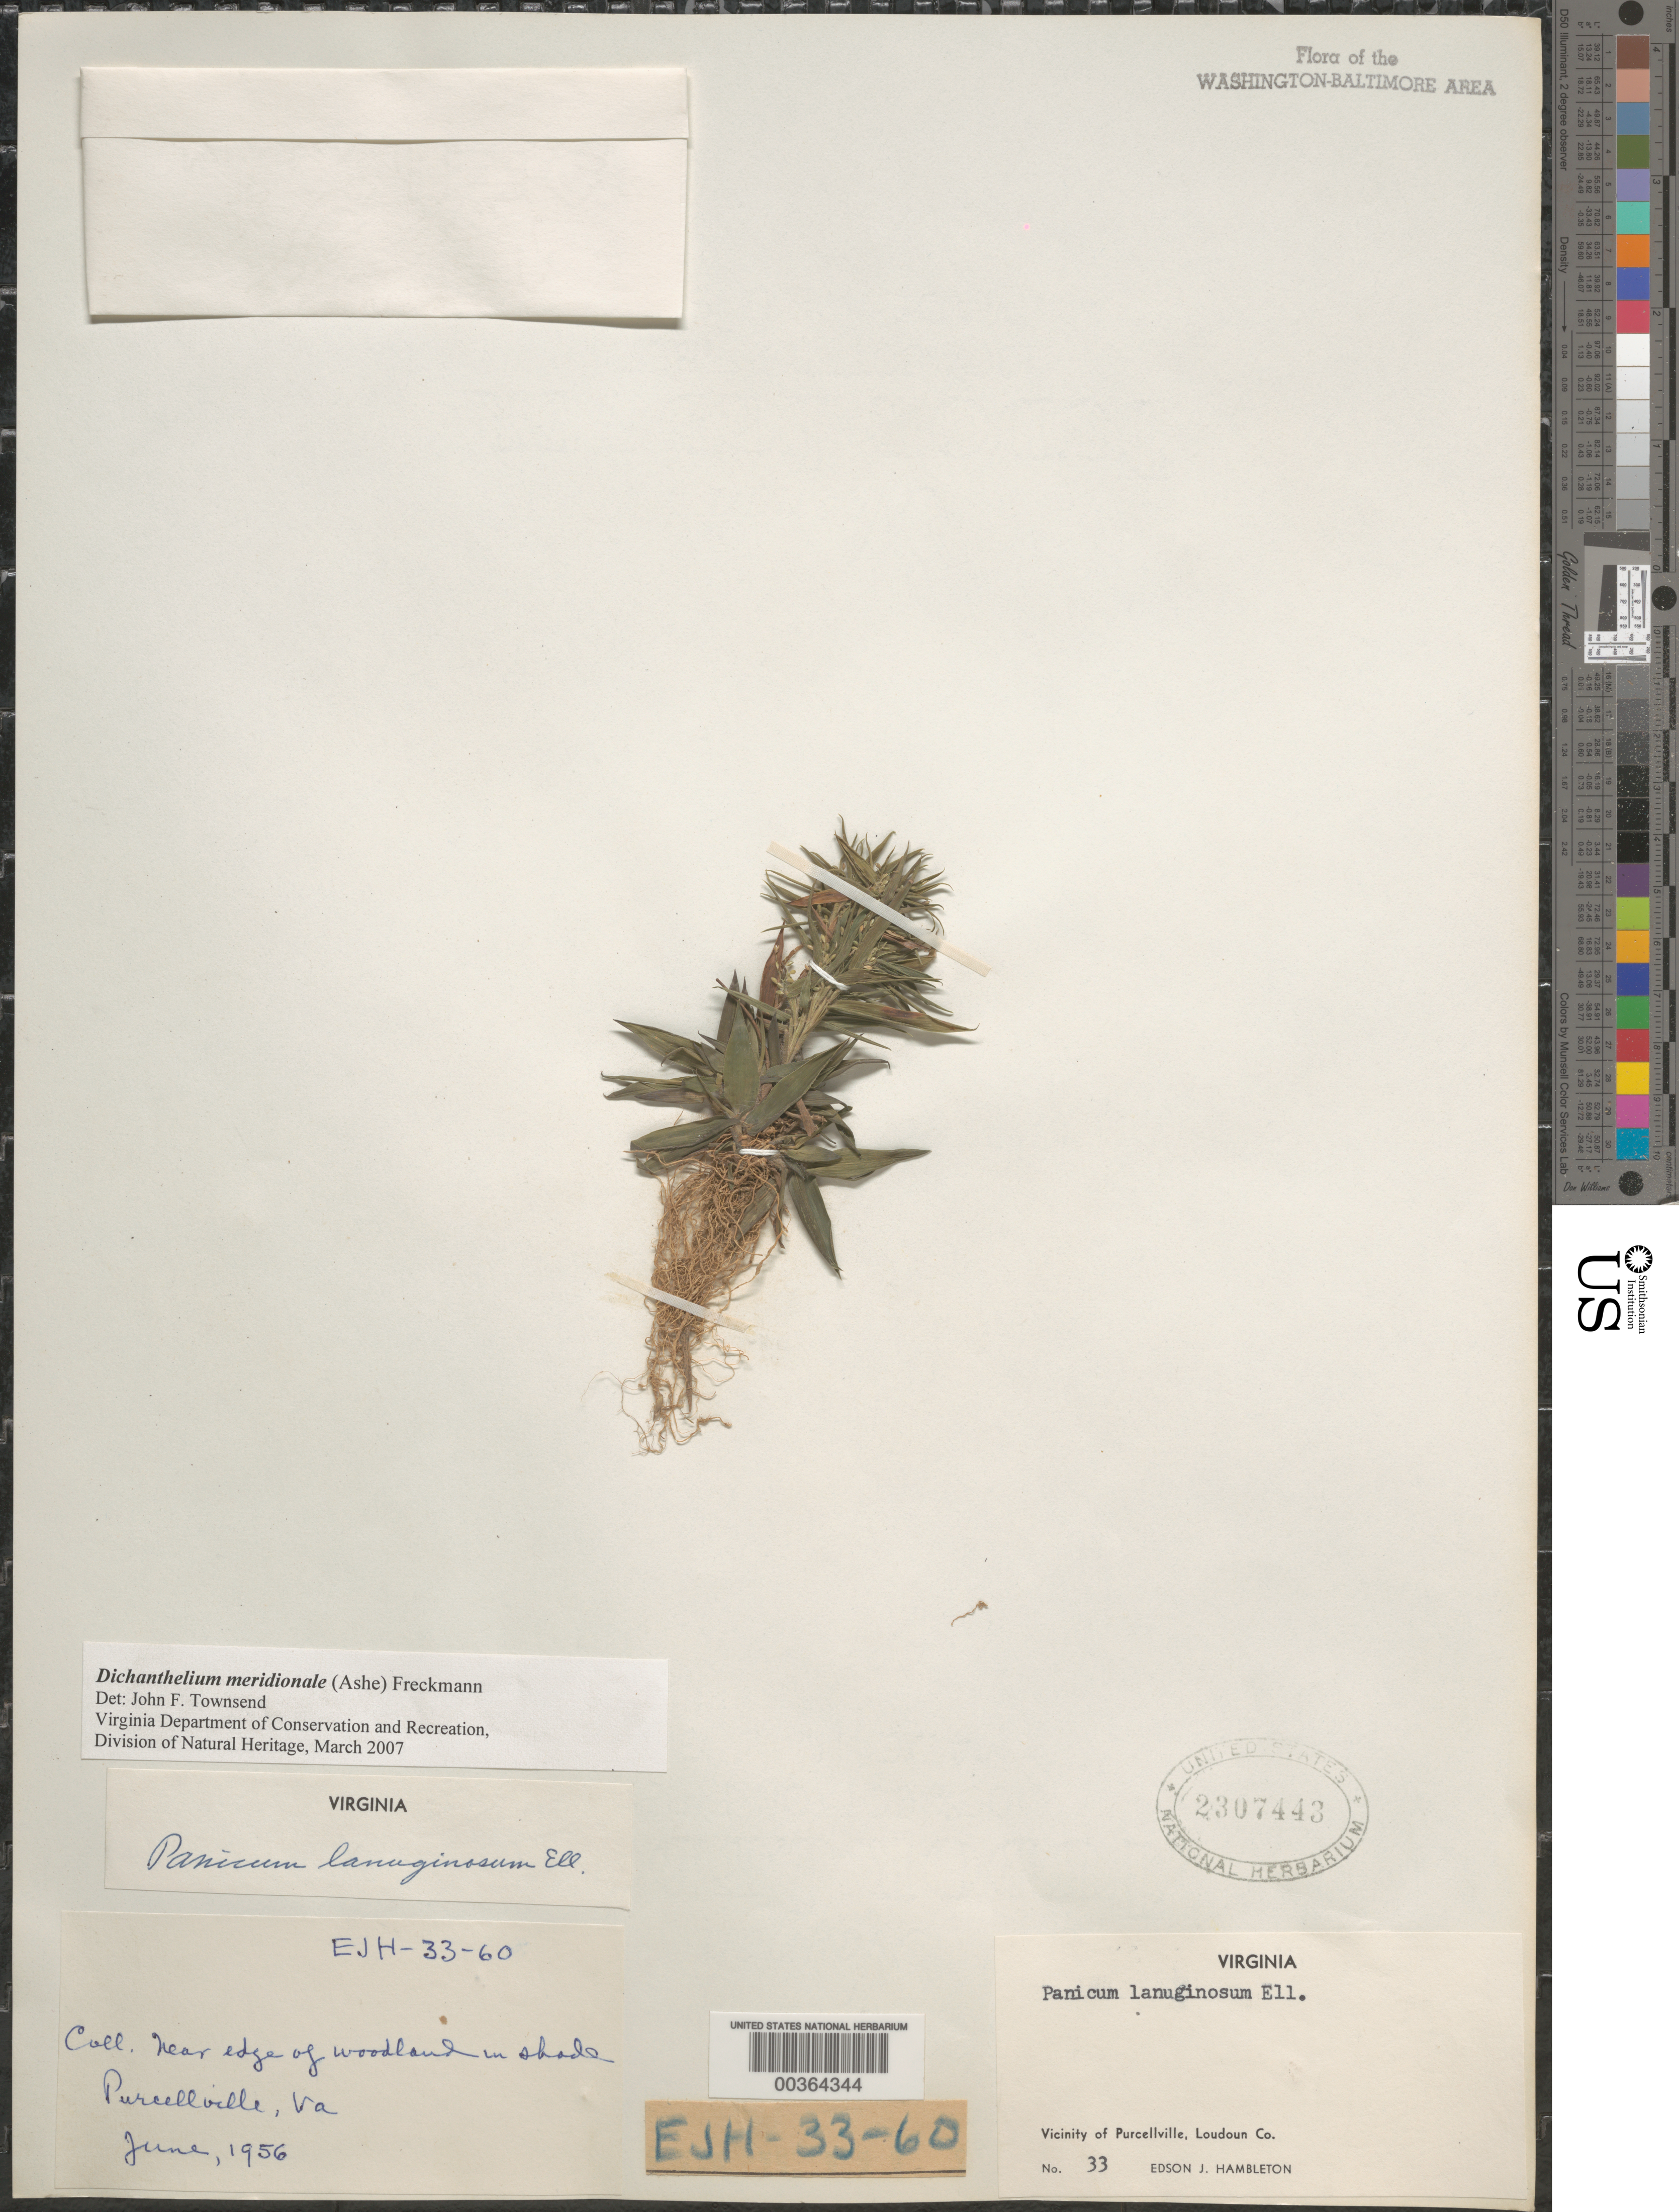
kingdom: Plantae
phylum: Tracheophyta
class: Liliopsida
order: Poales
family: Poaceae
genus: Dichanthelium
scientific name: Dichanthelium meridionale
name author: (Ashe) Freckmann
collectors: E. Hambleton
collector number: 33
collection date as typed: Jun 1956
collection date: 1956-06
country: United States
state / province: Virginia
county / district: Loudoun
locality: Purcellville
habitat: Near edge of woodland in shade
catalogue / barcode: US 2307443